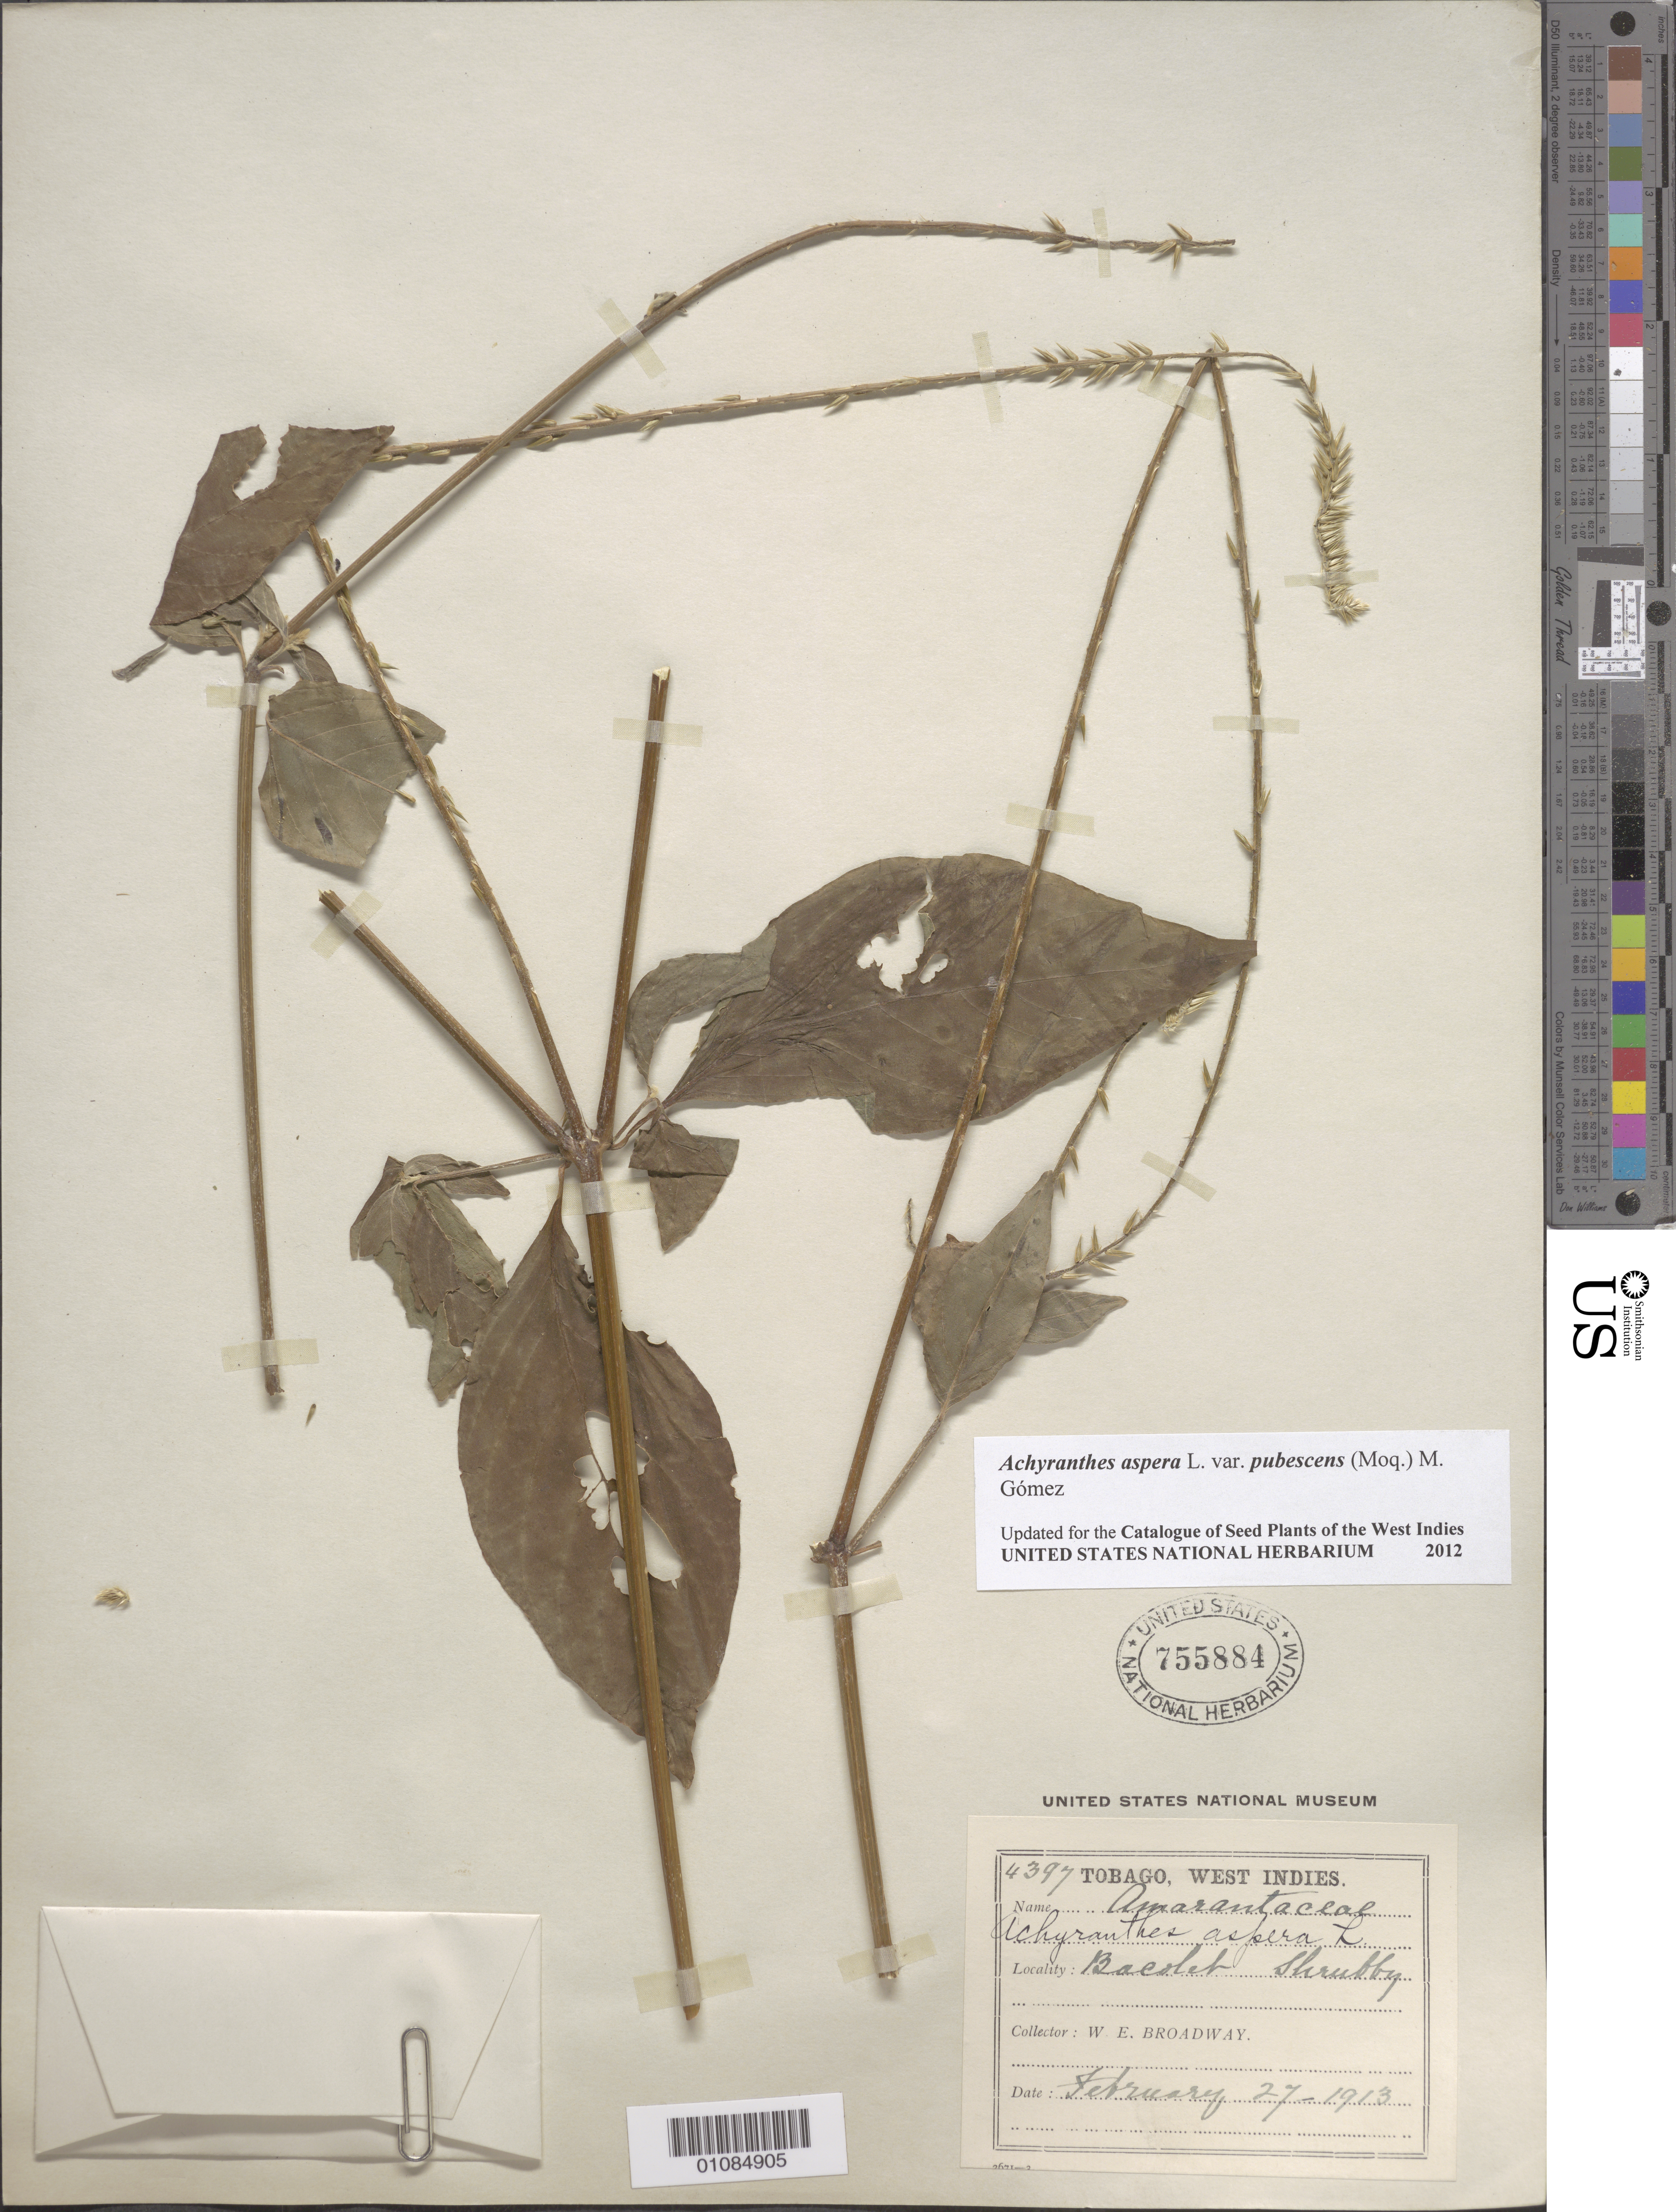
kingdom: Plantae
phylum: Tracheophyta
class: Magnoliopsida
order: Caryophyllales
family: Amaranthaceae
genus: Achyranthes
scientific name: Achyranthes aspera var. pubescens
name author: (Moq.) M. Gómez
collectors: W. E. Broadway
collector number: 4397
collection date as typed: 27 Feb 1913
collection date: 1913-02-27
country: Trinidad and Tobago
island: Tobago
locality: Bacolet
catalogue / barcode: US 755884